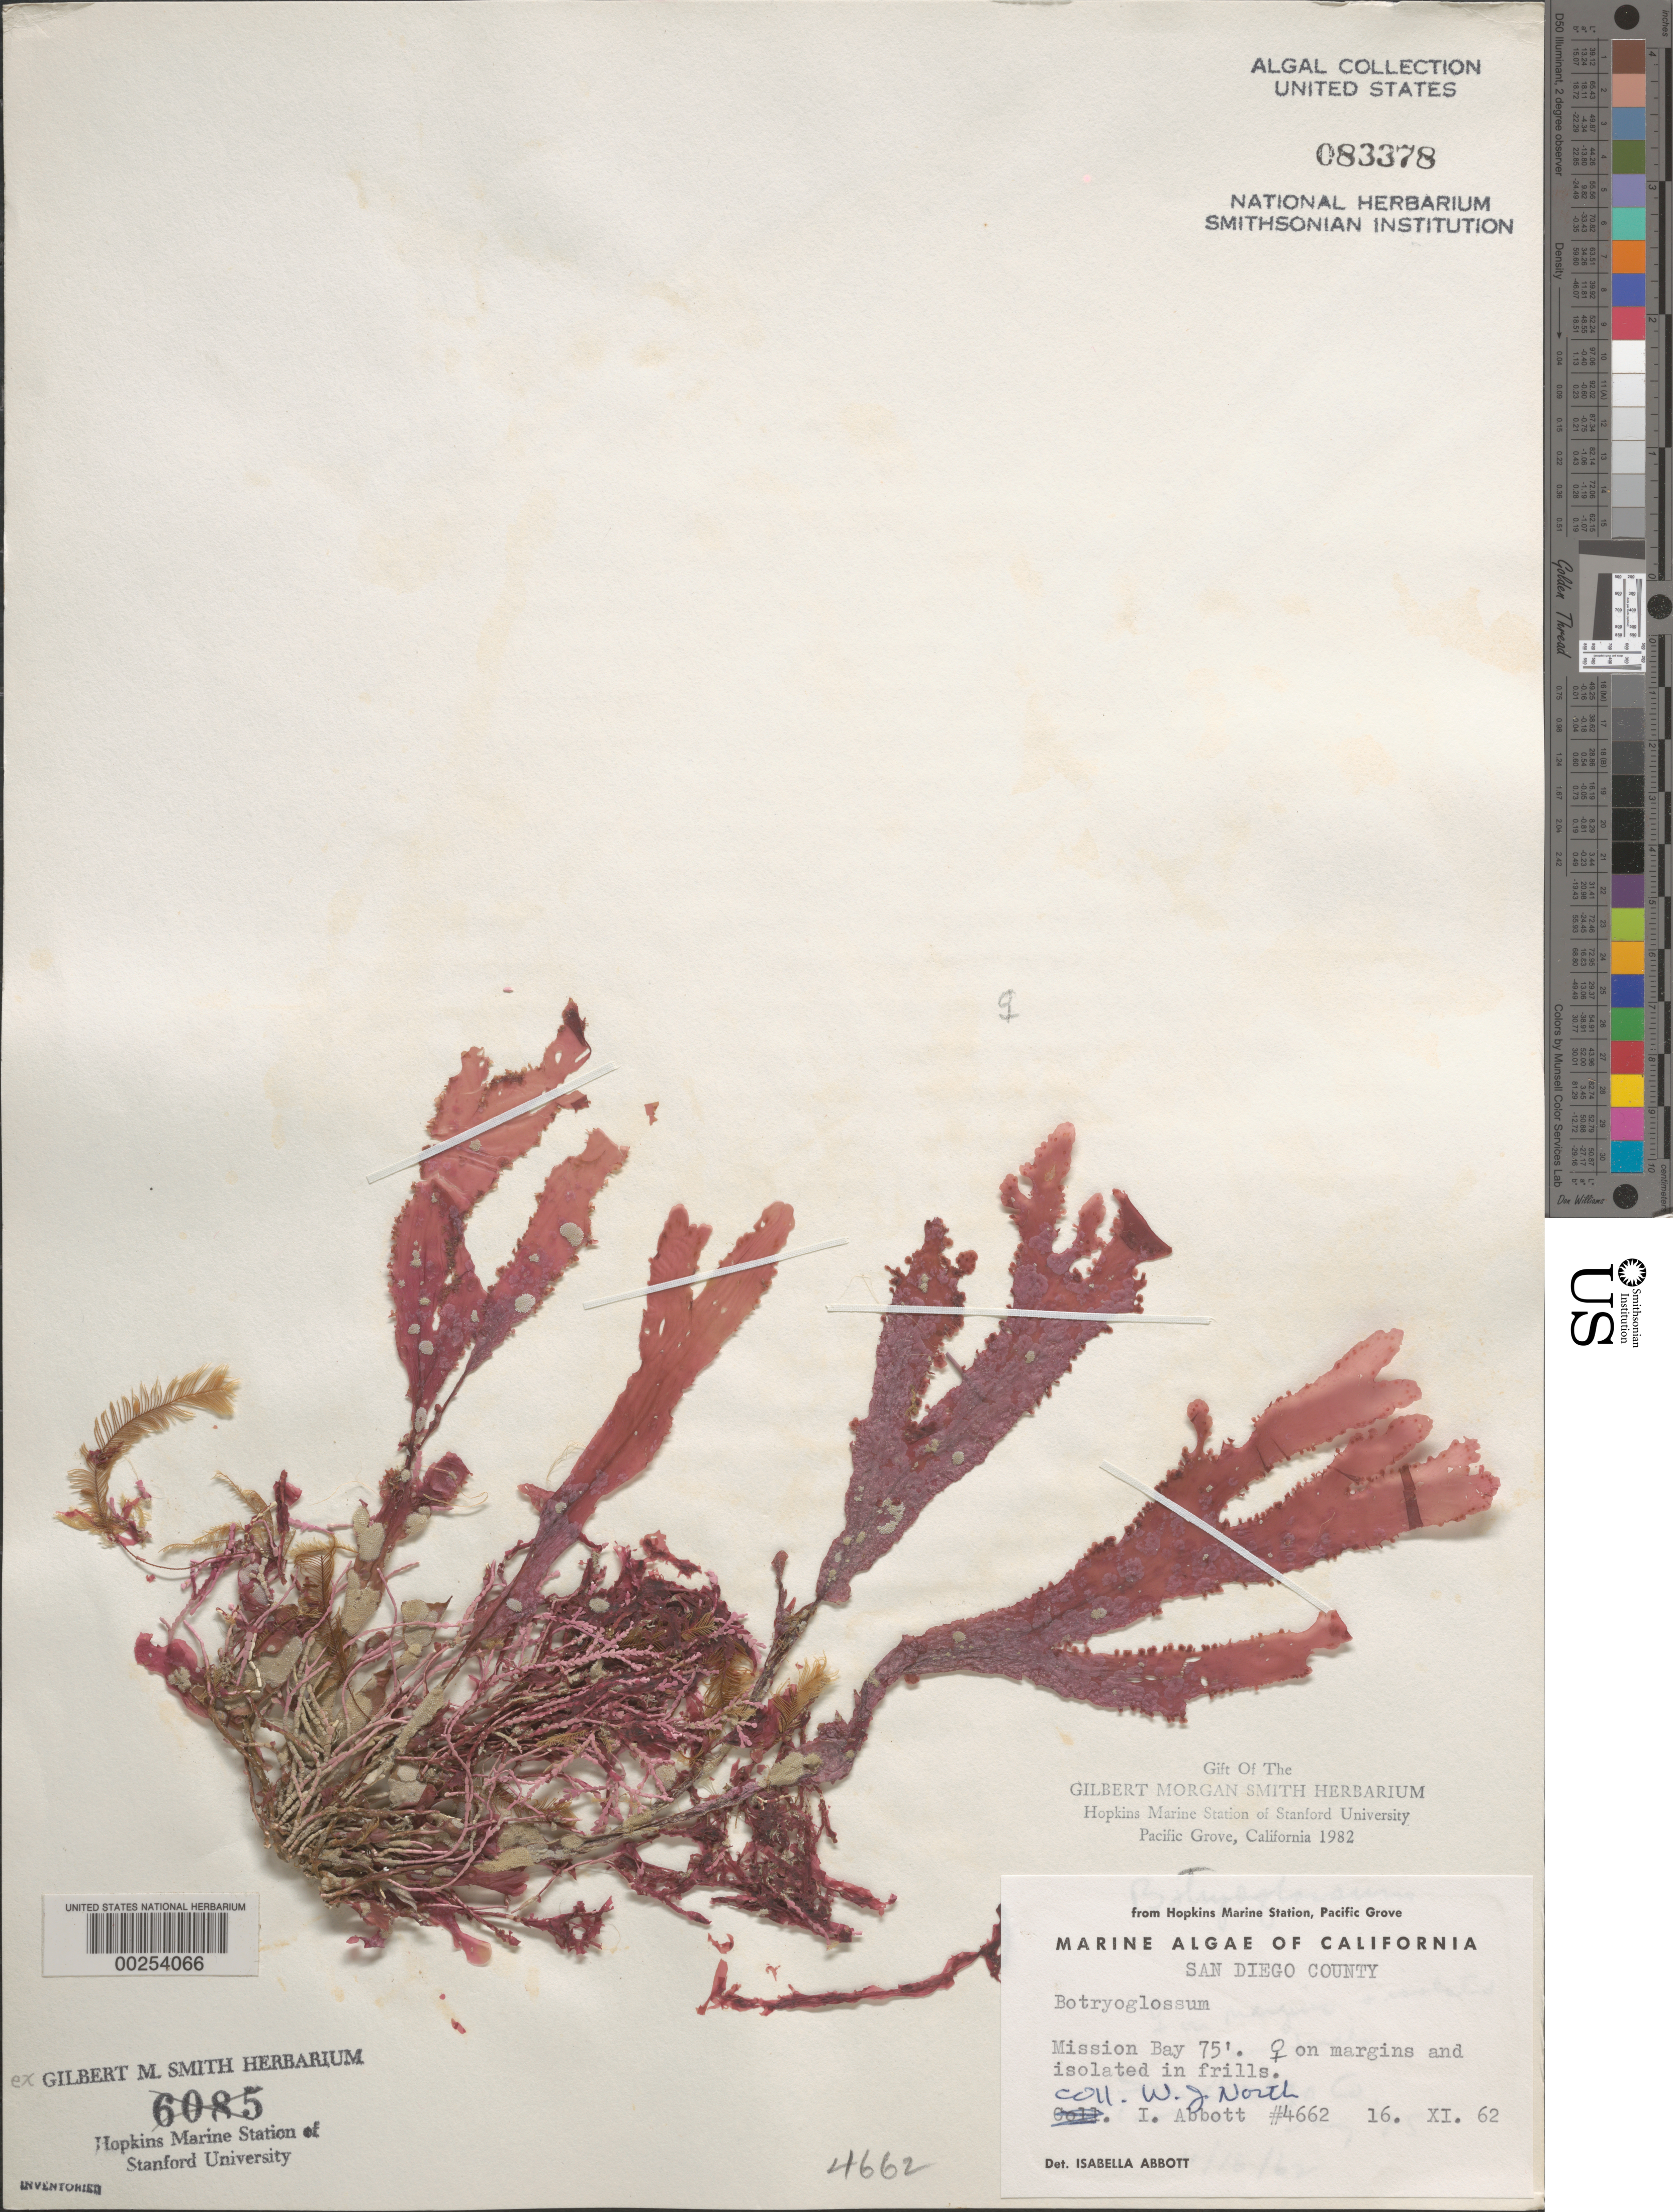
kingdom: Plantae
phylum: Rhodophyta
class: Florideophyceae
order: Ceramiales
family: Delesseriaceae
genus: Botryoglossum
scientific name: Botryoglossum sp.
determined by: Abbott, Isabella A.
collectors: W. North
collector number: IAA 4662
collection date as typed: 16 Nov 1962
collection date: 1962-11-16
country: United States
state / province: California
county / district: San Diego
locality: Mission Bay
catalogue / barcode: US 83378